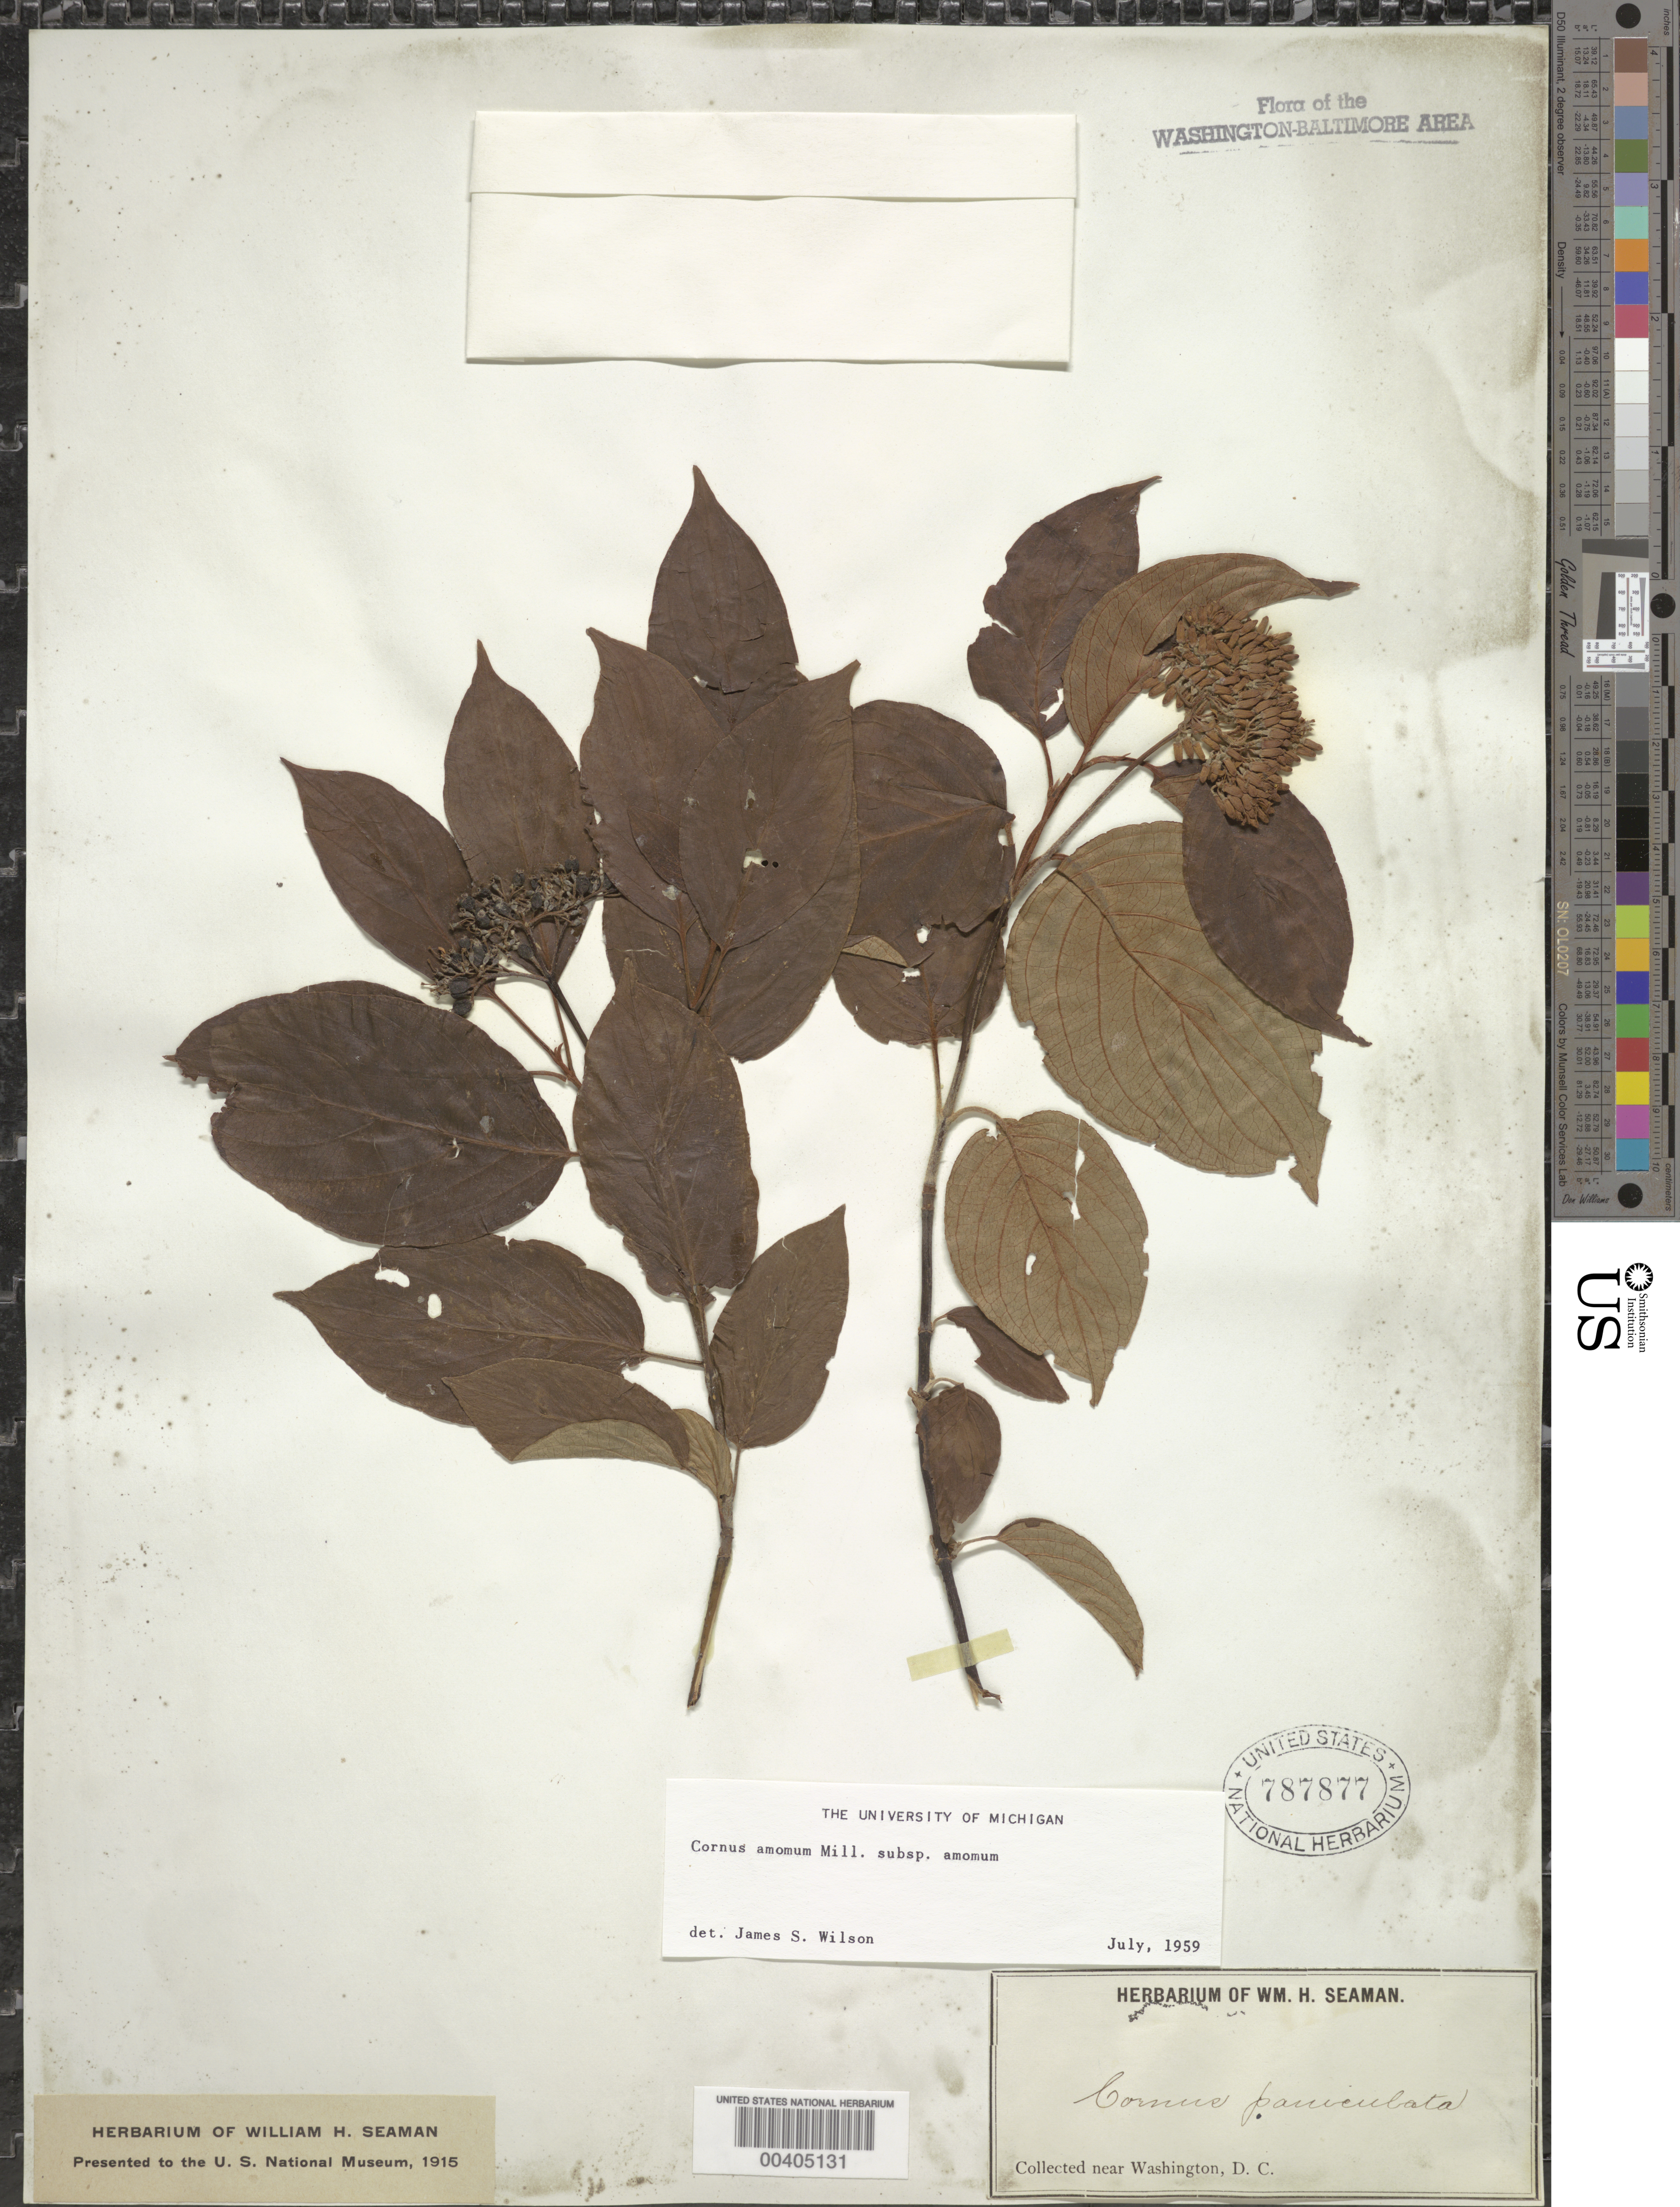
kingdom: Plantae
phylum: Tracheophyta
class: Magnoliopsida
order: Cornales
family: Cornaceae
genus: Cornus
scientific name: Cornus amomum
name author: Mill.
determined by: Wilson, J. S., (MICH), University of Michigan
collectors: W. Seaman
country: United States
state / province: District of Columbia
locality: Near Washington D.C.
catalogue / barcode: US 787877